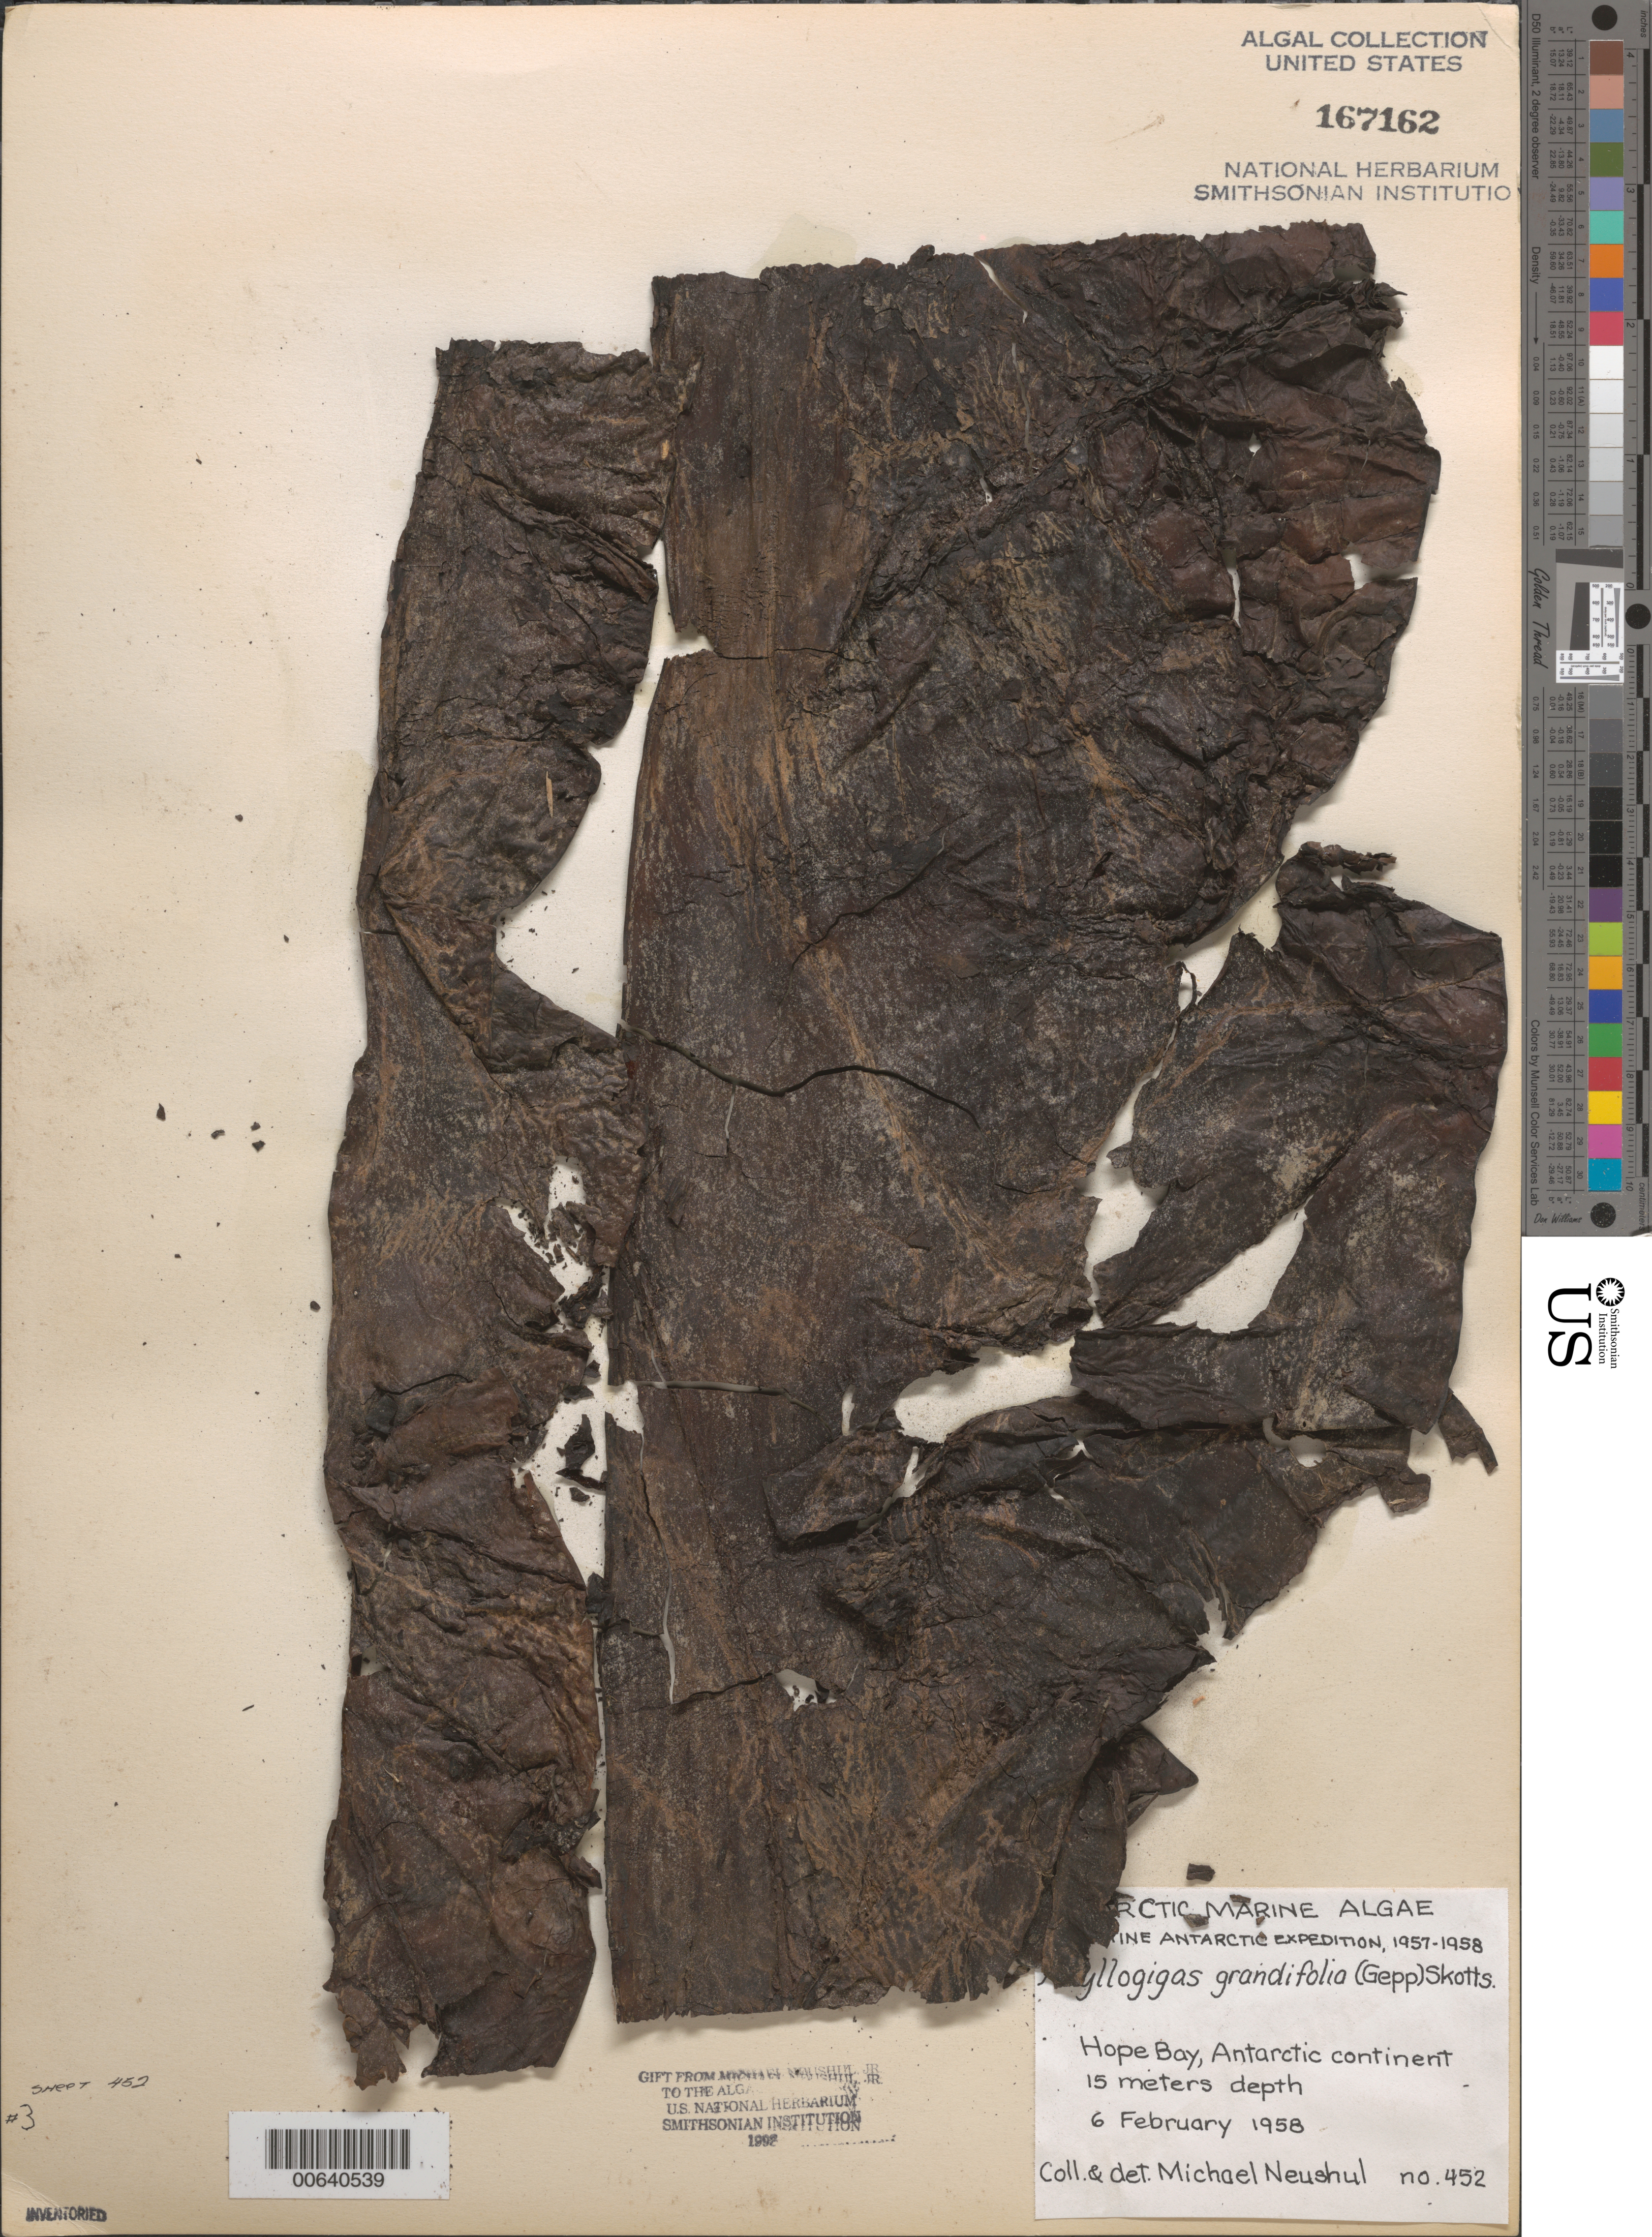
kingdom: Chromista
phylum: Ochrophyta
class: Phaeophyceae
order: Desmarestiales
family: Desmarestiaceae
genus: Himantothallus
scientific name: Himantothallus grandifolius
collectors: M. Neushul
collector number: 452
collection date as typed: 06 Feb 1958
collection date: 1958-02-06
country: Antarctica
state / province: Antarctic Peninsula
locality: Hope Bay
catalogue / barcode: US 167162